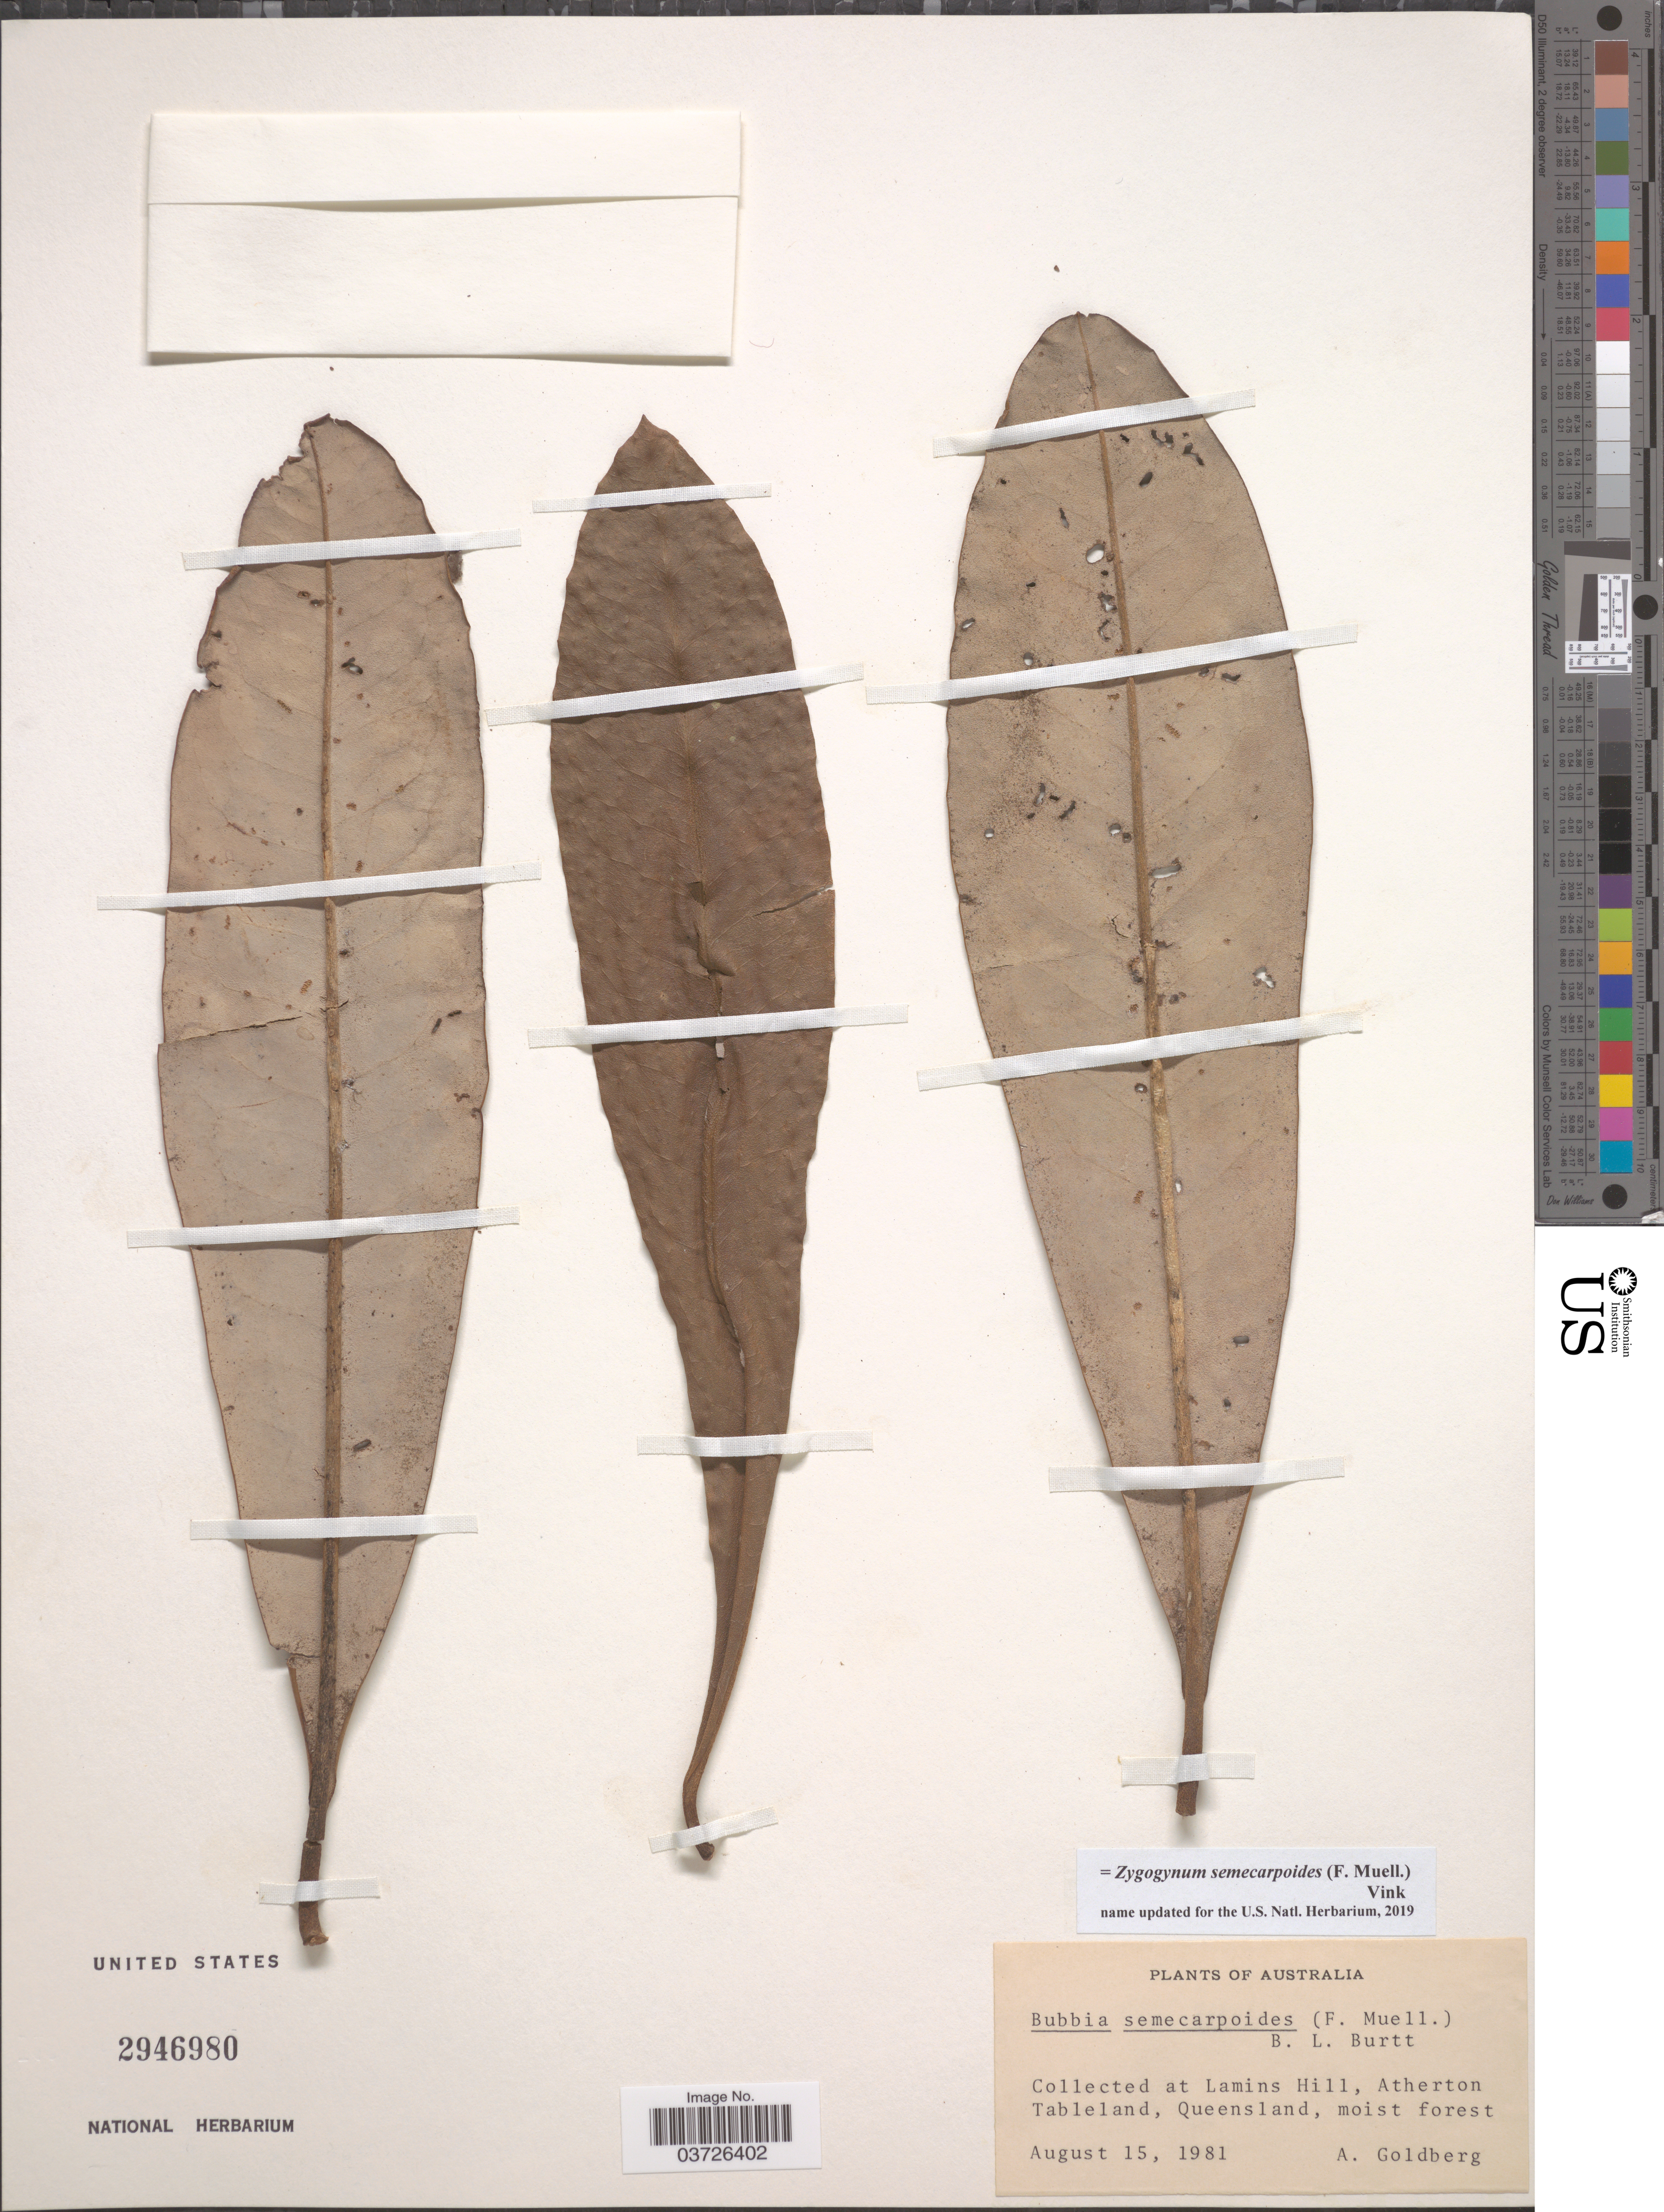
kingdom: Plantae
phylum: Tracheophyta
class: Magnoliopsida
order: Canellales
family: Winteraceae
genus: Zygogynum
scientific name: Zygogynum semecarpoides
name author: (F. Muell.) Vink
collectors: A. Goldberg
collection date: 1981-08-15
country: Australia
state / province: Queensland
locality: Lamins Hill, Atherton Tableland.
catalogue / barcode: US 2946980